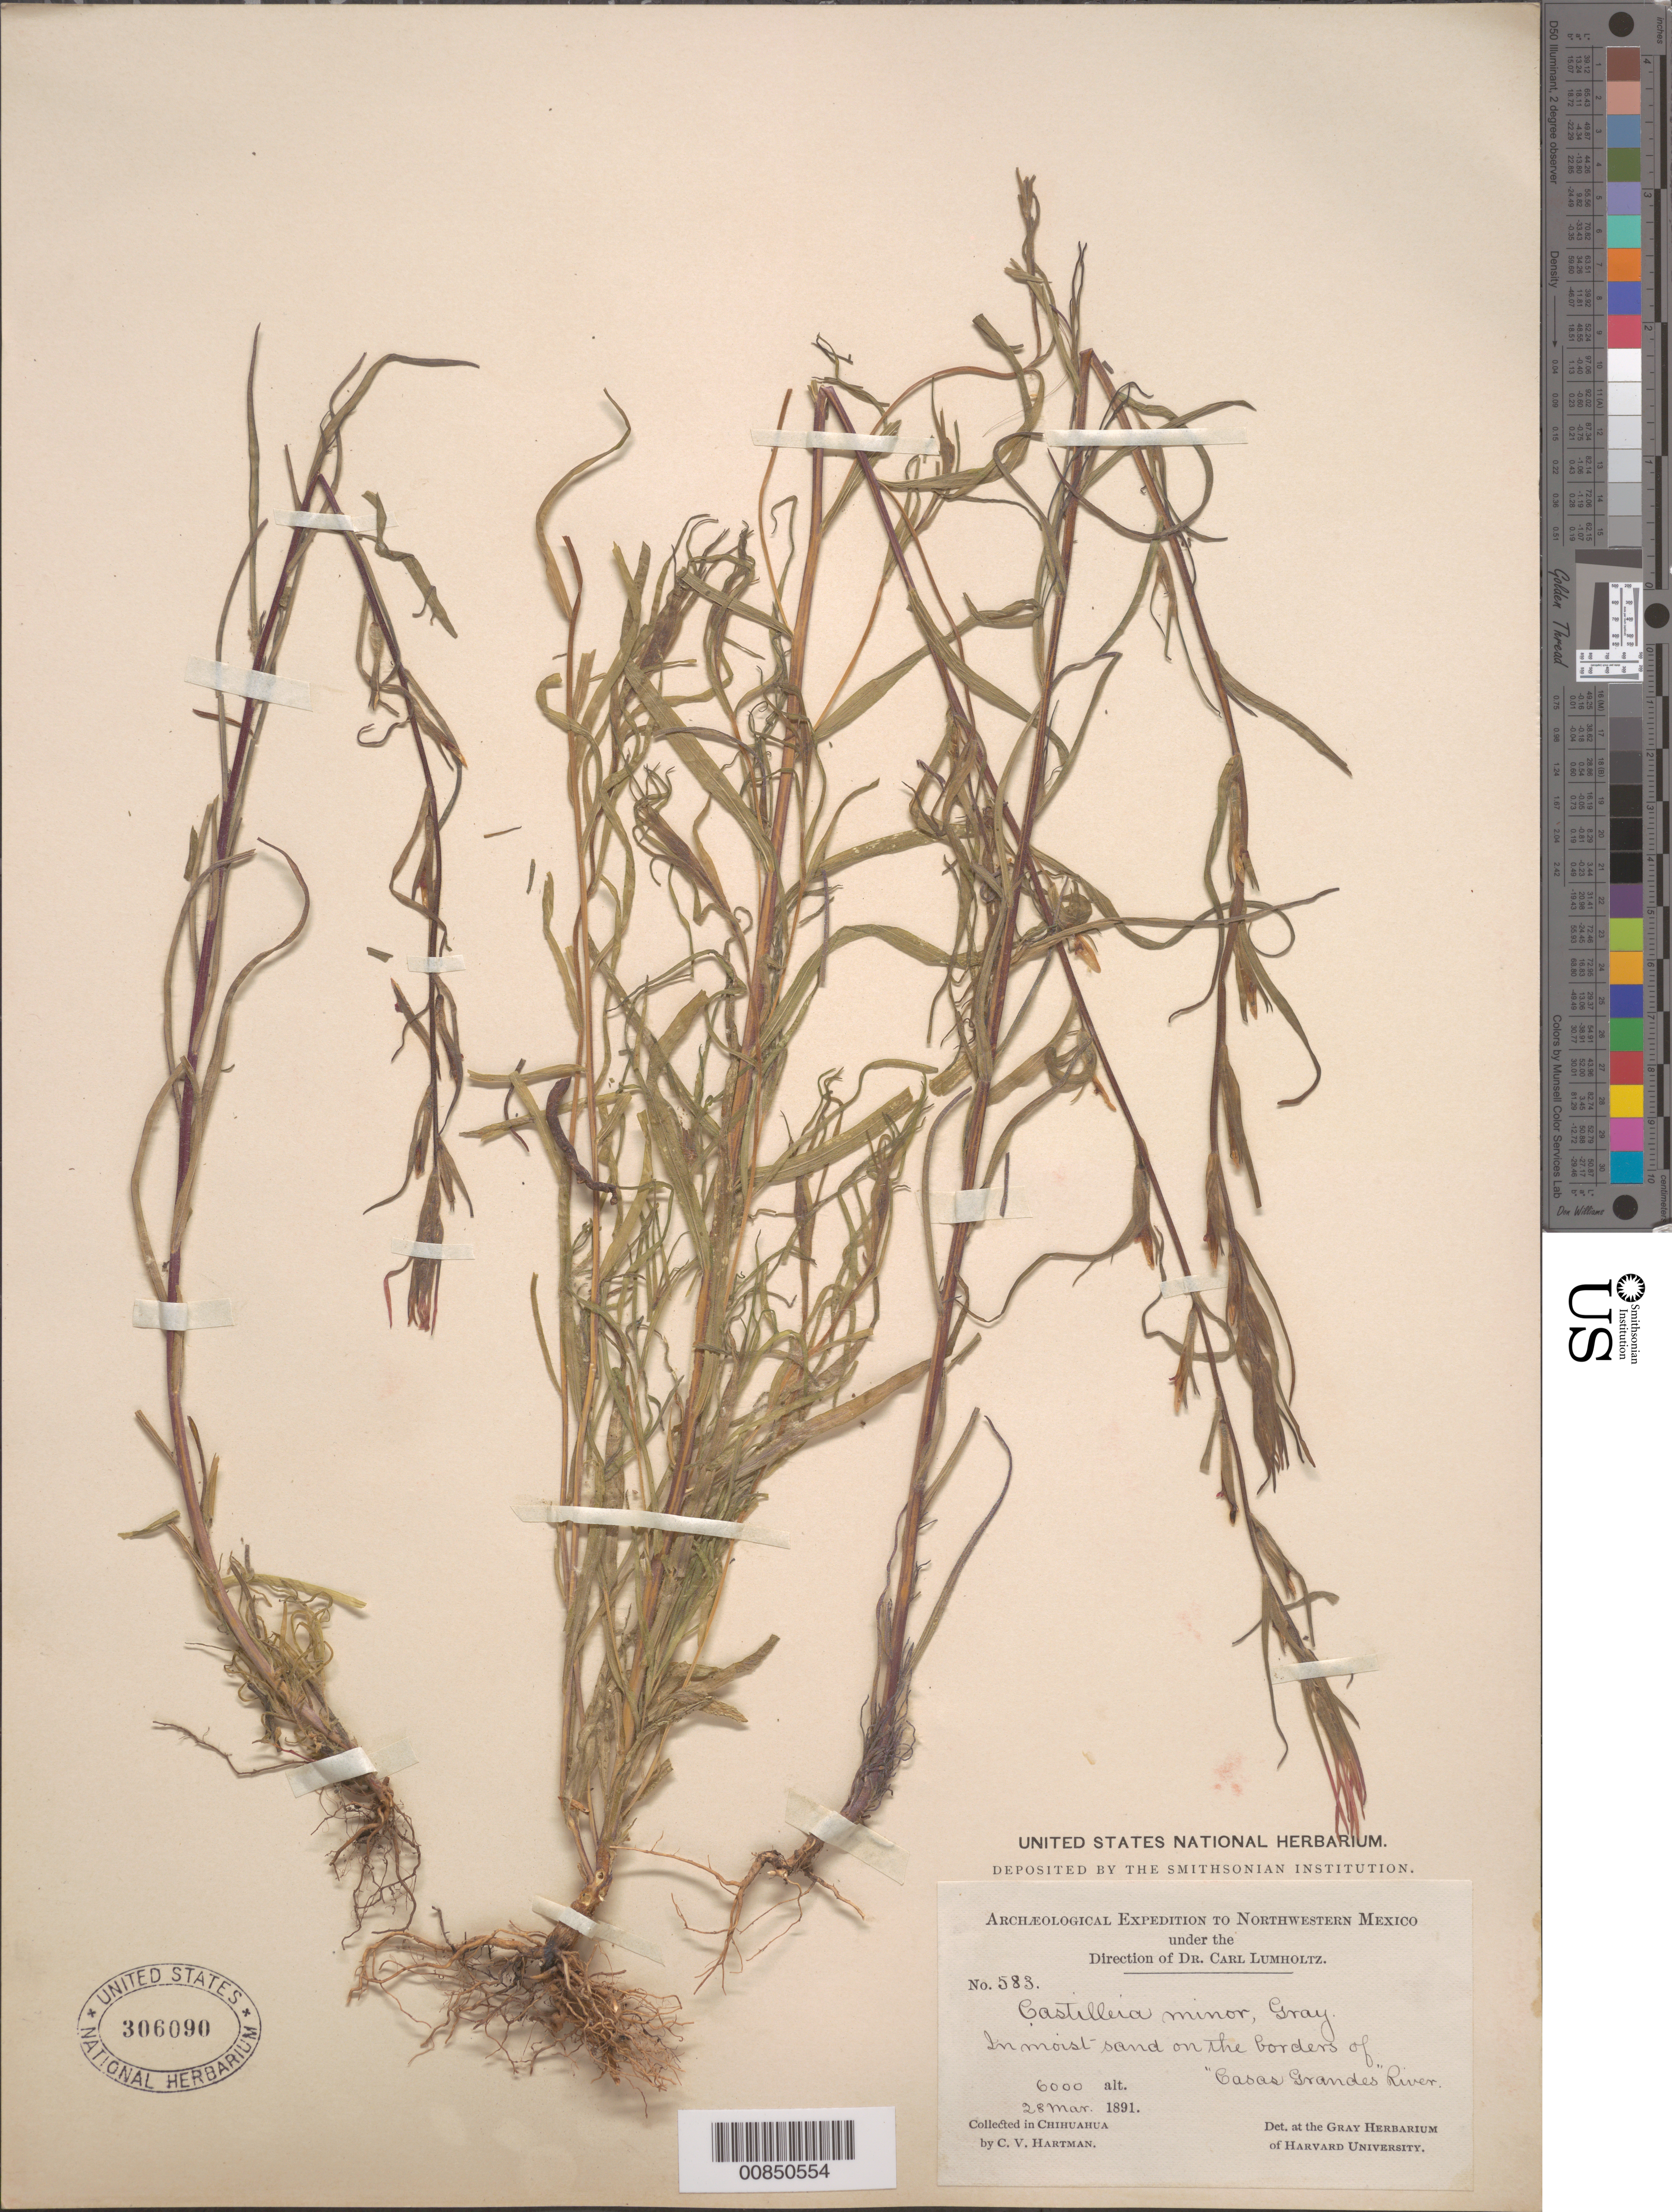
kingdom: Plantae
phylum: Tracheophyta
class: Magnoliopsida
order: Lamiales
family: Orobanchaceae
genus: Castilleja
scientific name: Castilleja minor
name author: A. Gray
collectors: C. V. Hartman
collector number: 583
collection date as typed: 28 Mar 1891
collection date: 1891-03-28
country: Mexico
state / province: Chihuahua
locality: Casas Grandes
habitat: In moist sand on the borders of river.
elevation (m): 1829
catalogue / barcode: US 306090